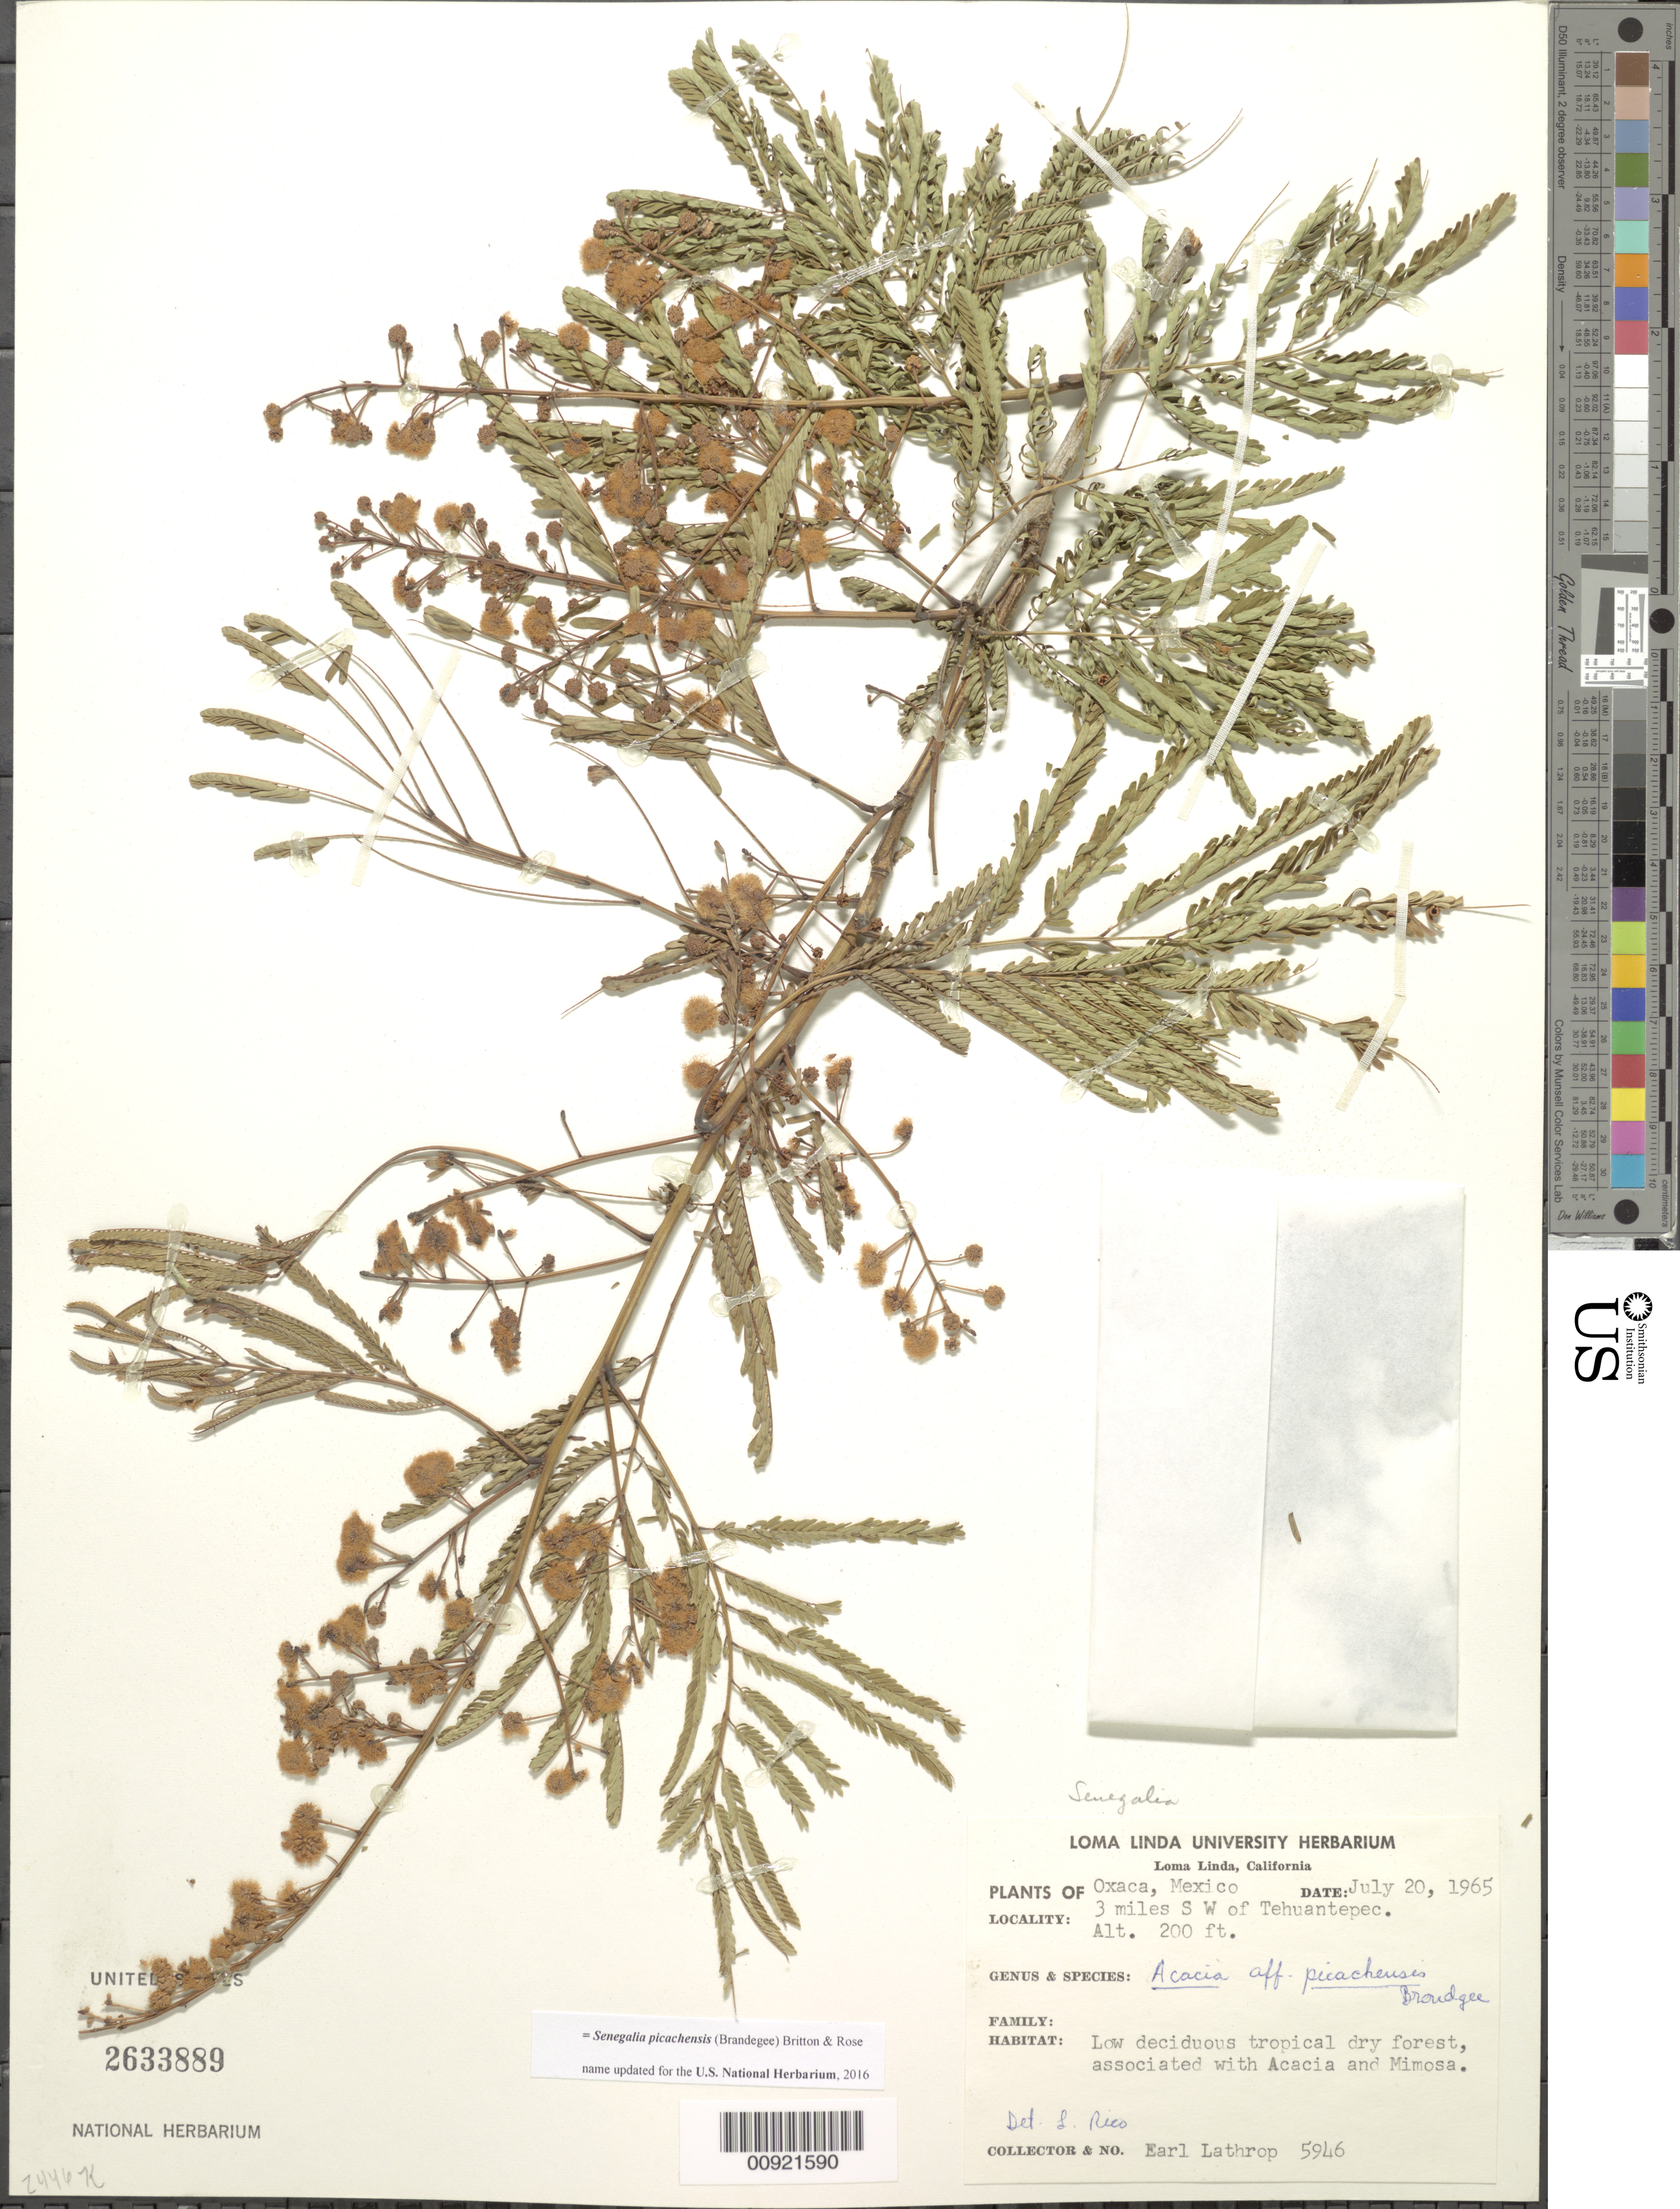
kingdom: Plantae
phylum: Tracheophyta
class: Magnoliopsida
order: Fabales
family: Fabaceae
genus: Senegalia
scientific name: Senegalia picachensis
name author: (Brandegee) Britton & Rose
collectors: E. W. Lathrop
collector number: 5946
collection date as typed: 20 Jul 1965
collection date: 1965-07-20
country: Mexico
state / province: Oaxaca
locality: Oaxaca: 3 miles SW of Tehuantepec.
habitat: Low deciduous tropical dry forest, associated with Acacia and Mimosa.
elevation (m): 61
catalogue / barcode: US 2633889